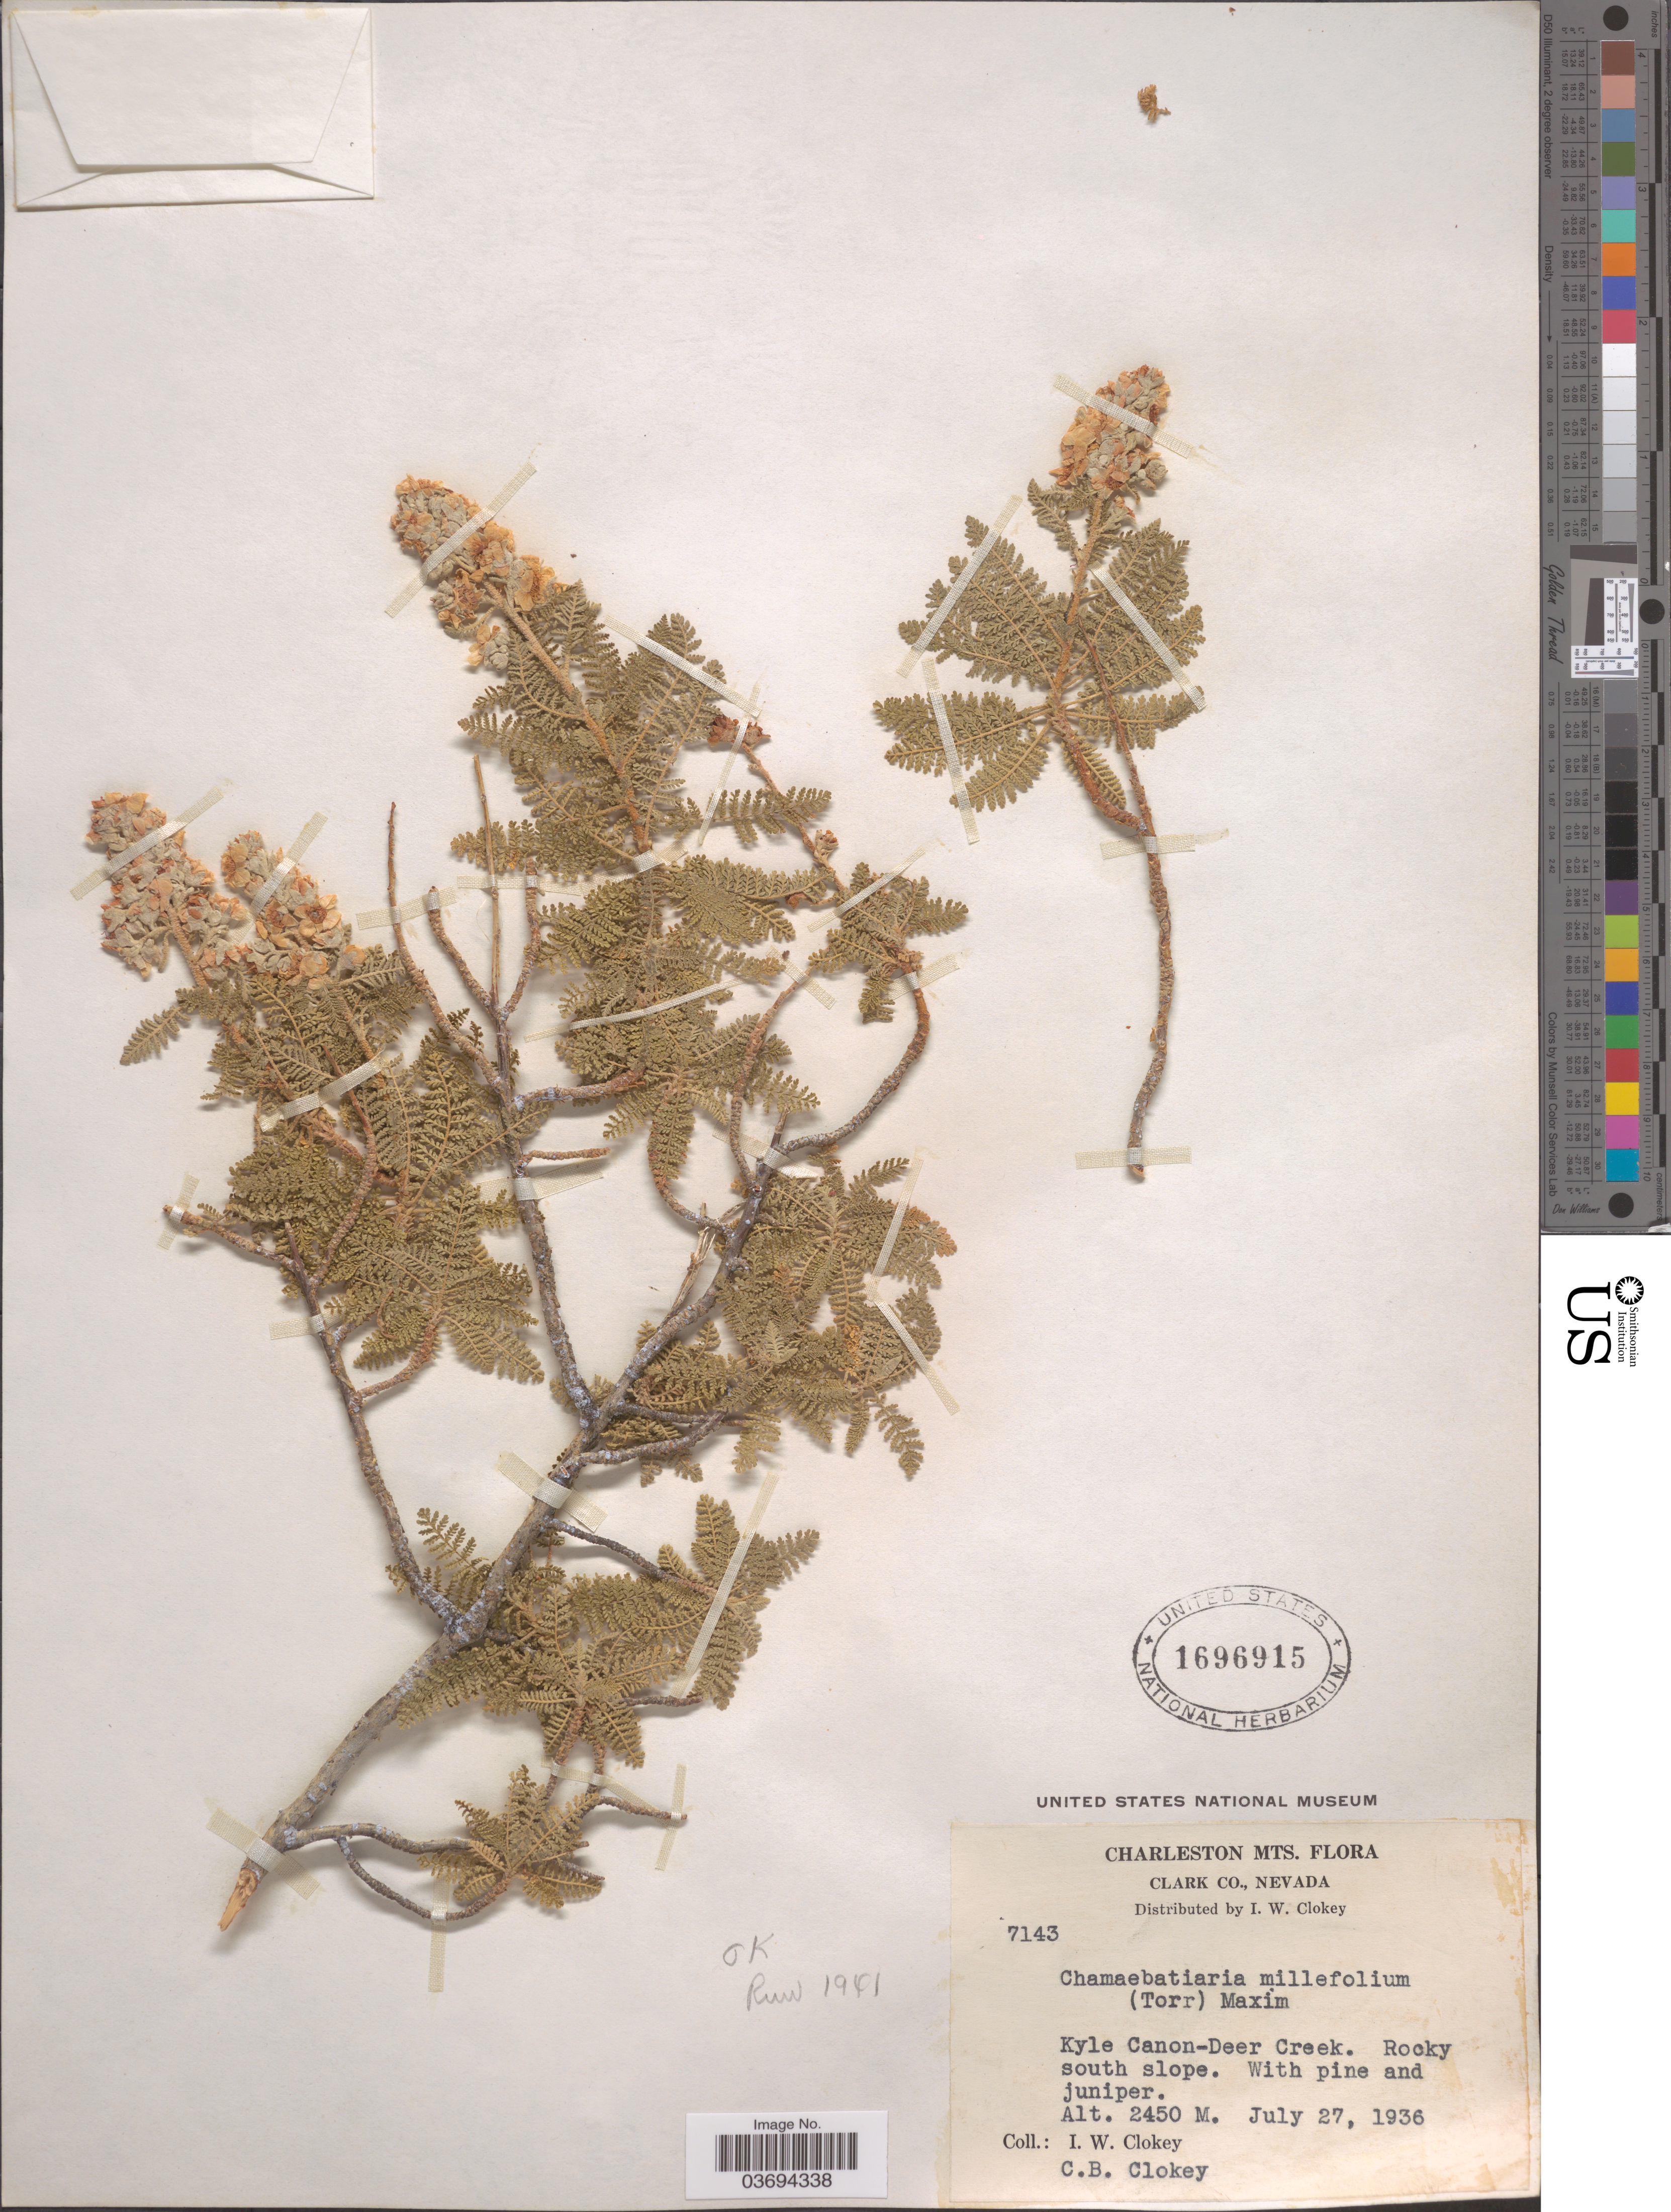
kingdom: Plantae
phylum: Tracheophyta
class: Magnoliopsida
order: Rosales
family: Rosaceae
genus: Chamaebatiaria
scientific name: Chamaebatiaria millefolium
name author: (Torr.) Maxim.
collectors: I. W. Clokey & C. Clokey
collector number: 7143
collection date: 1936-07-27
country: United States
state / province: Nevada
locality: Charleston Mts. Clark Co. Kyle Canon-Deer Creek. Rocky south slope.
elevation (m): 2450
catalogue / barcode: US 1696915